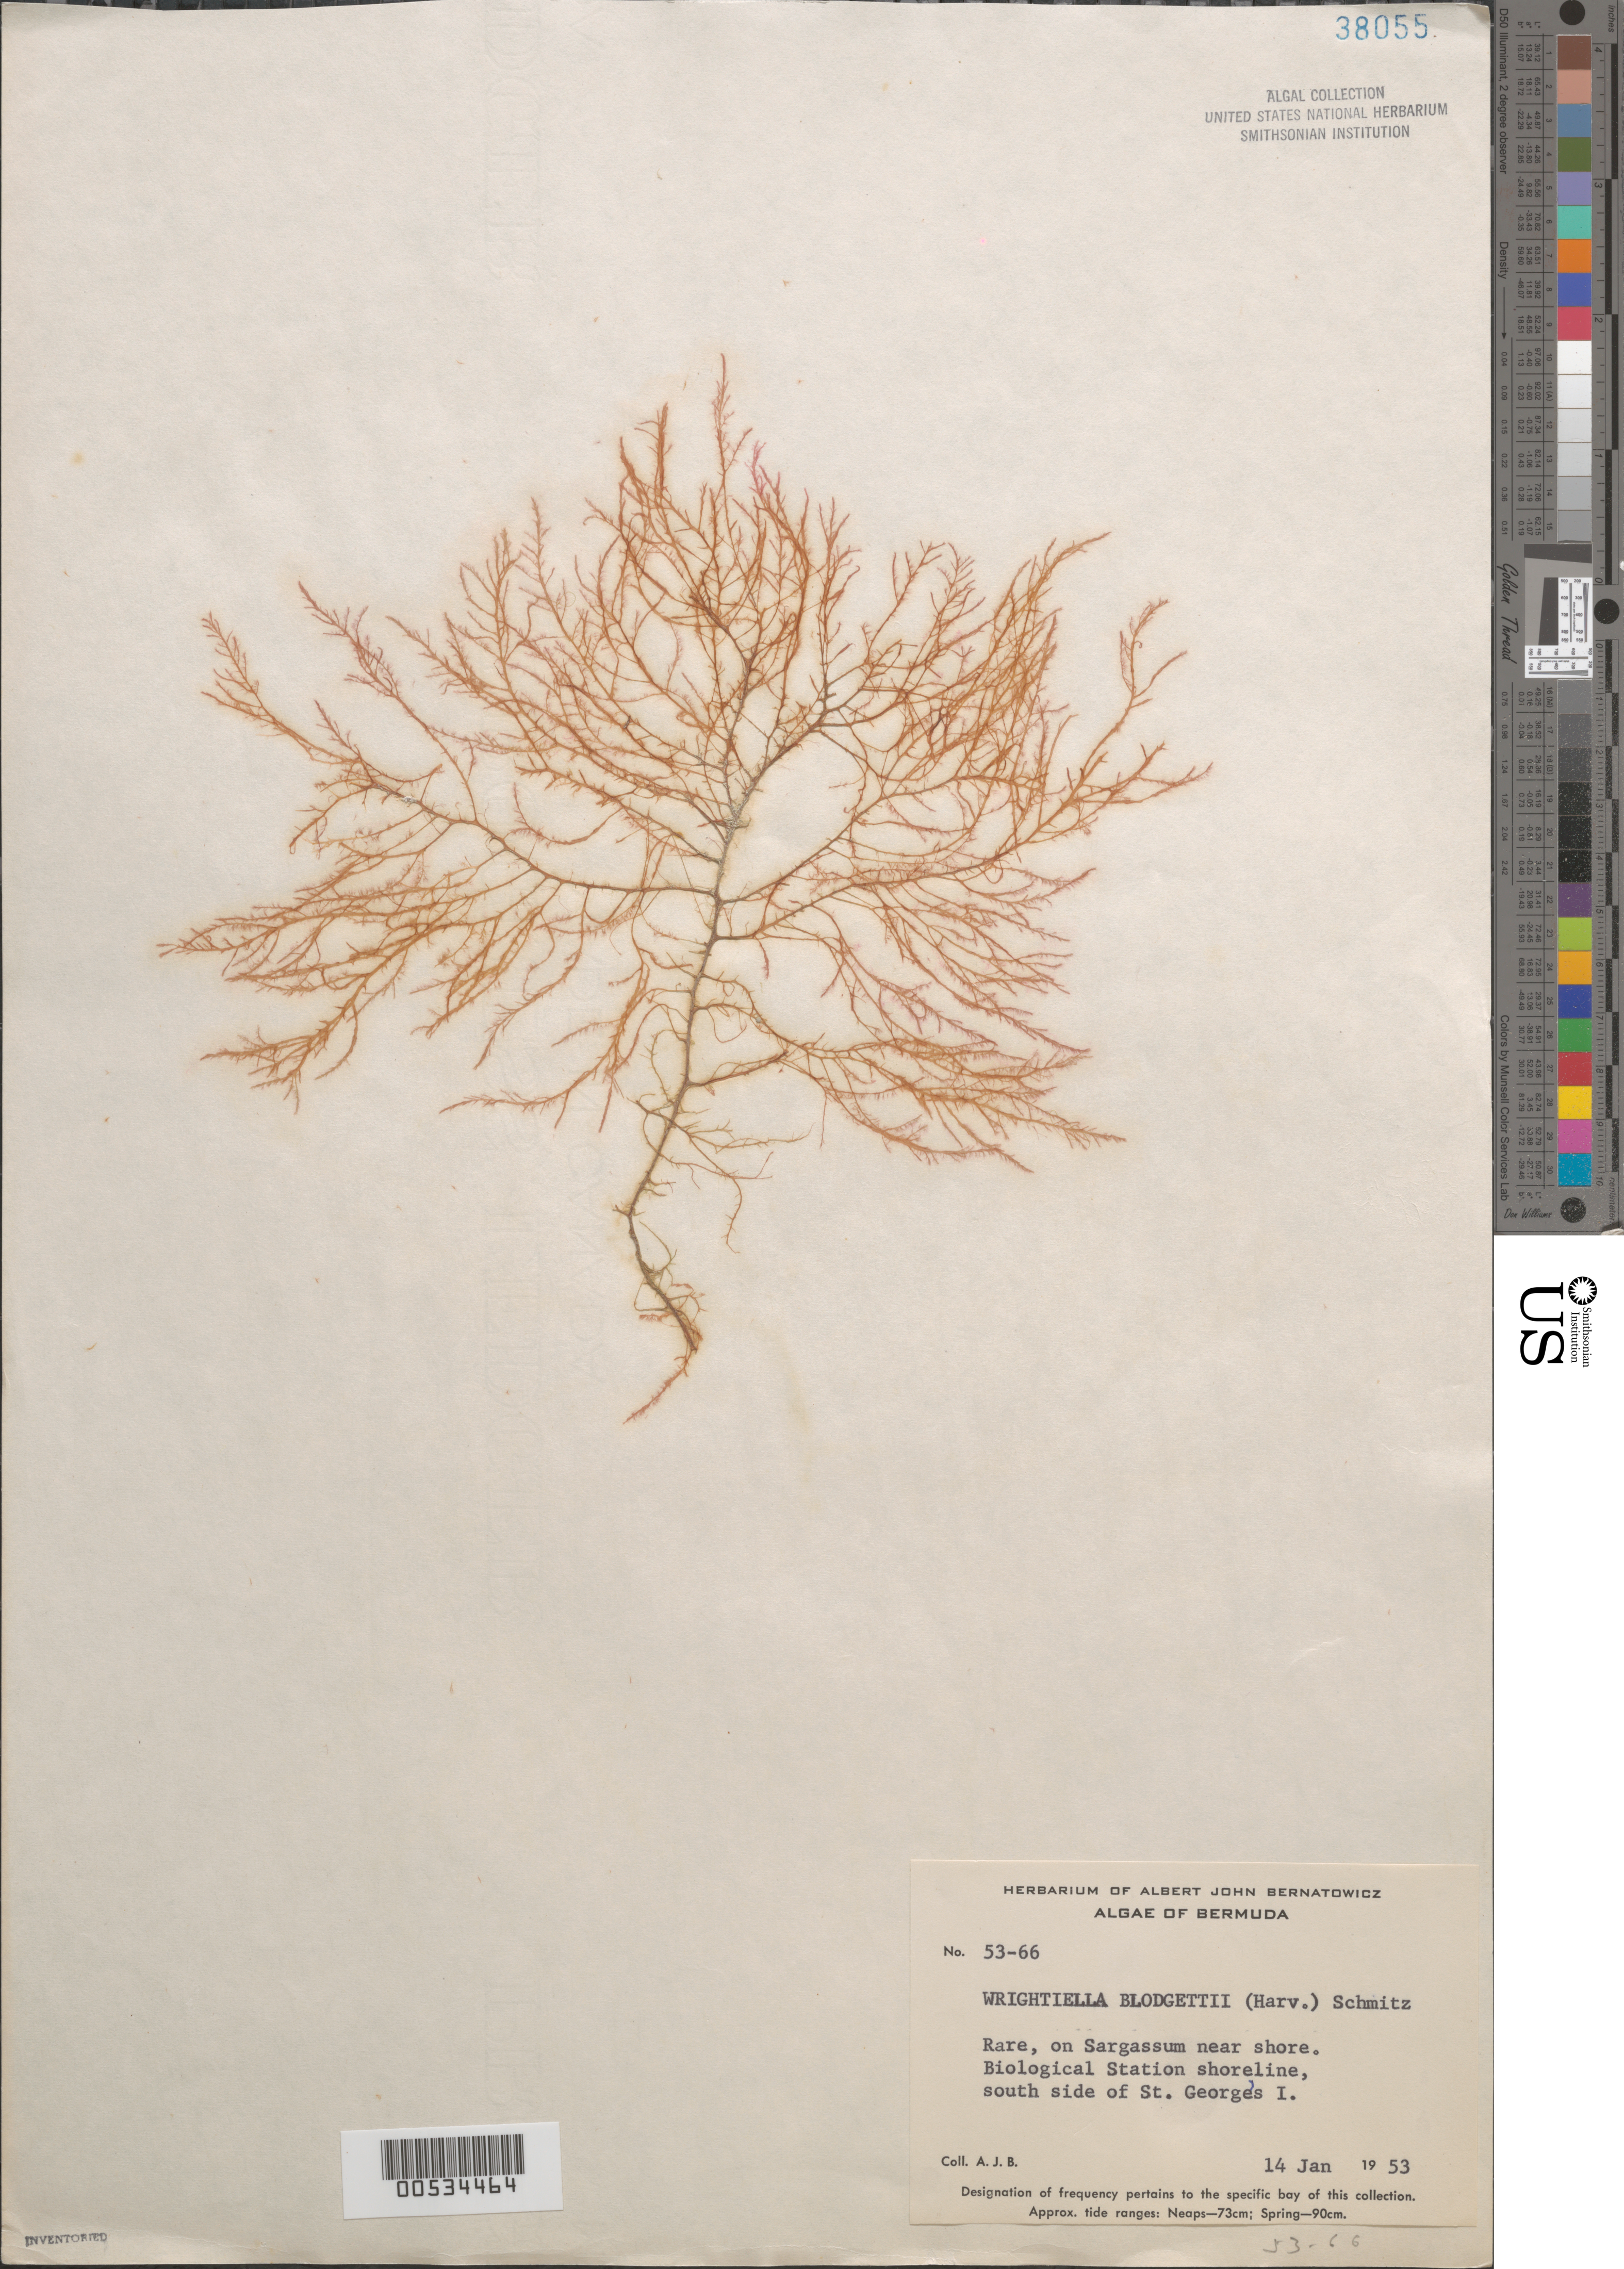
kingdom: Plantae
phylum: Rhodophyta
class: Florideophyceae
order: Ceramiales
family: Rhodomelaceae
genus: Wrightiella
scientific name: Wrightiella blodgettii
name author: (Harv.) F. Schmitz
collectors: A. Bernatowicz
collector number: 53-66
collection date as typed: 14 Jan 1953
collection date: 1953-01-14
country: Bermuda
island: St. George's Island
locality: Biological Station shore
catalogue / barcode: US 38055